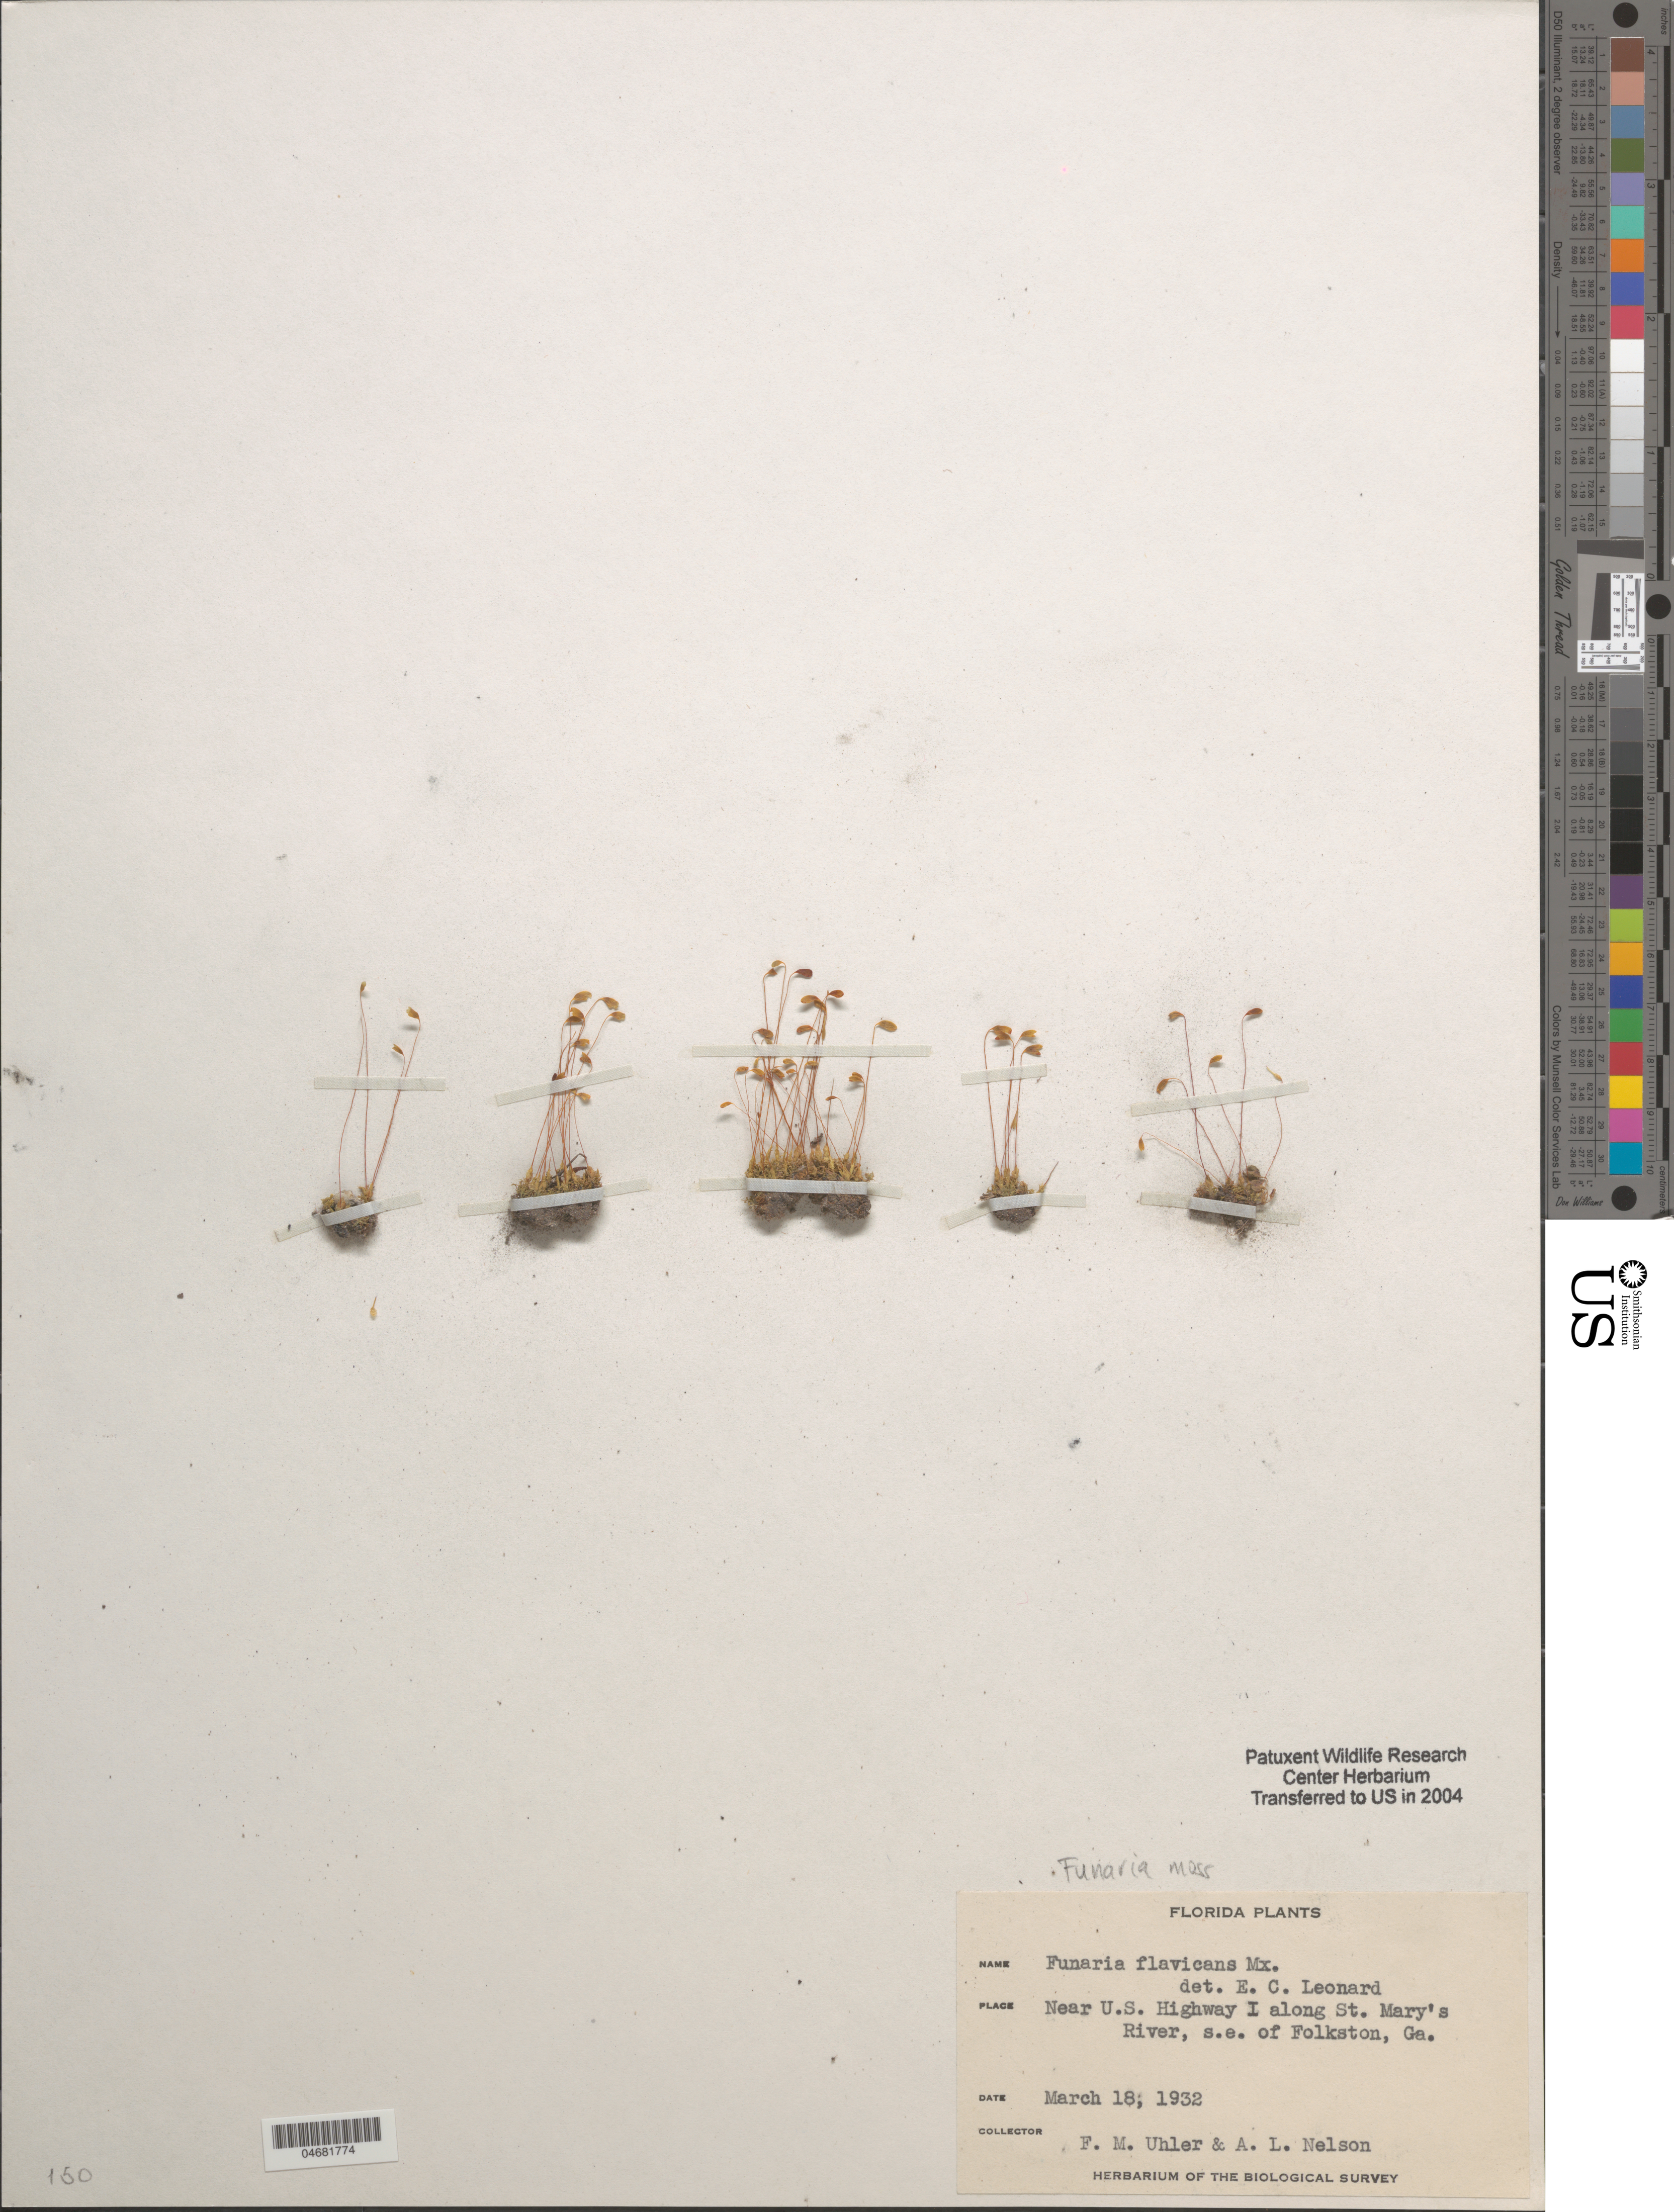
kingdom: Plantae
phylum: Bryophyta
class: Bryopsida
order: Funariales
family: Funariaceae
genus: Funaria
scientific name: Funaria flavicans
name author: Michx.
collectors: F. M. Uhler & A. L. Nelson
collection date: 1932-03-18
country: United States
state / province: Georgia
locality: Near U.S. Highway I along St. Mary's River, s.e. of Folkston. The Biological Survey.